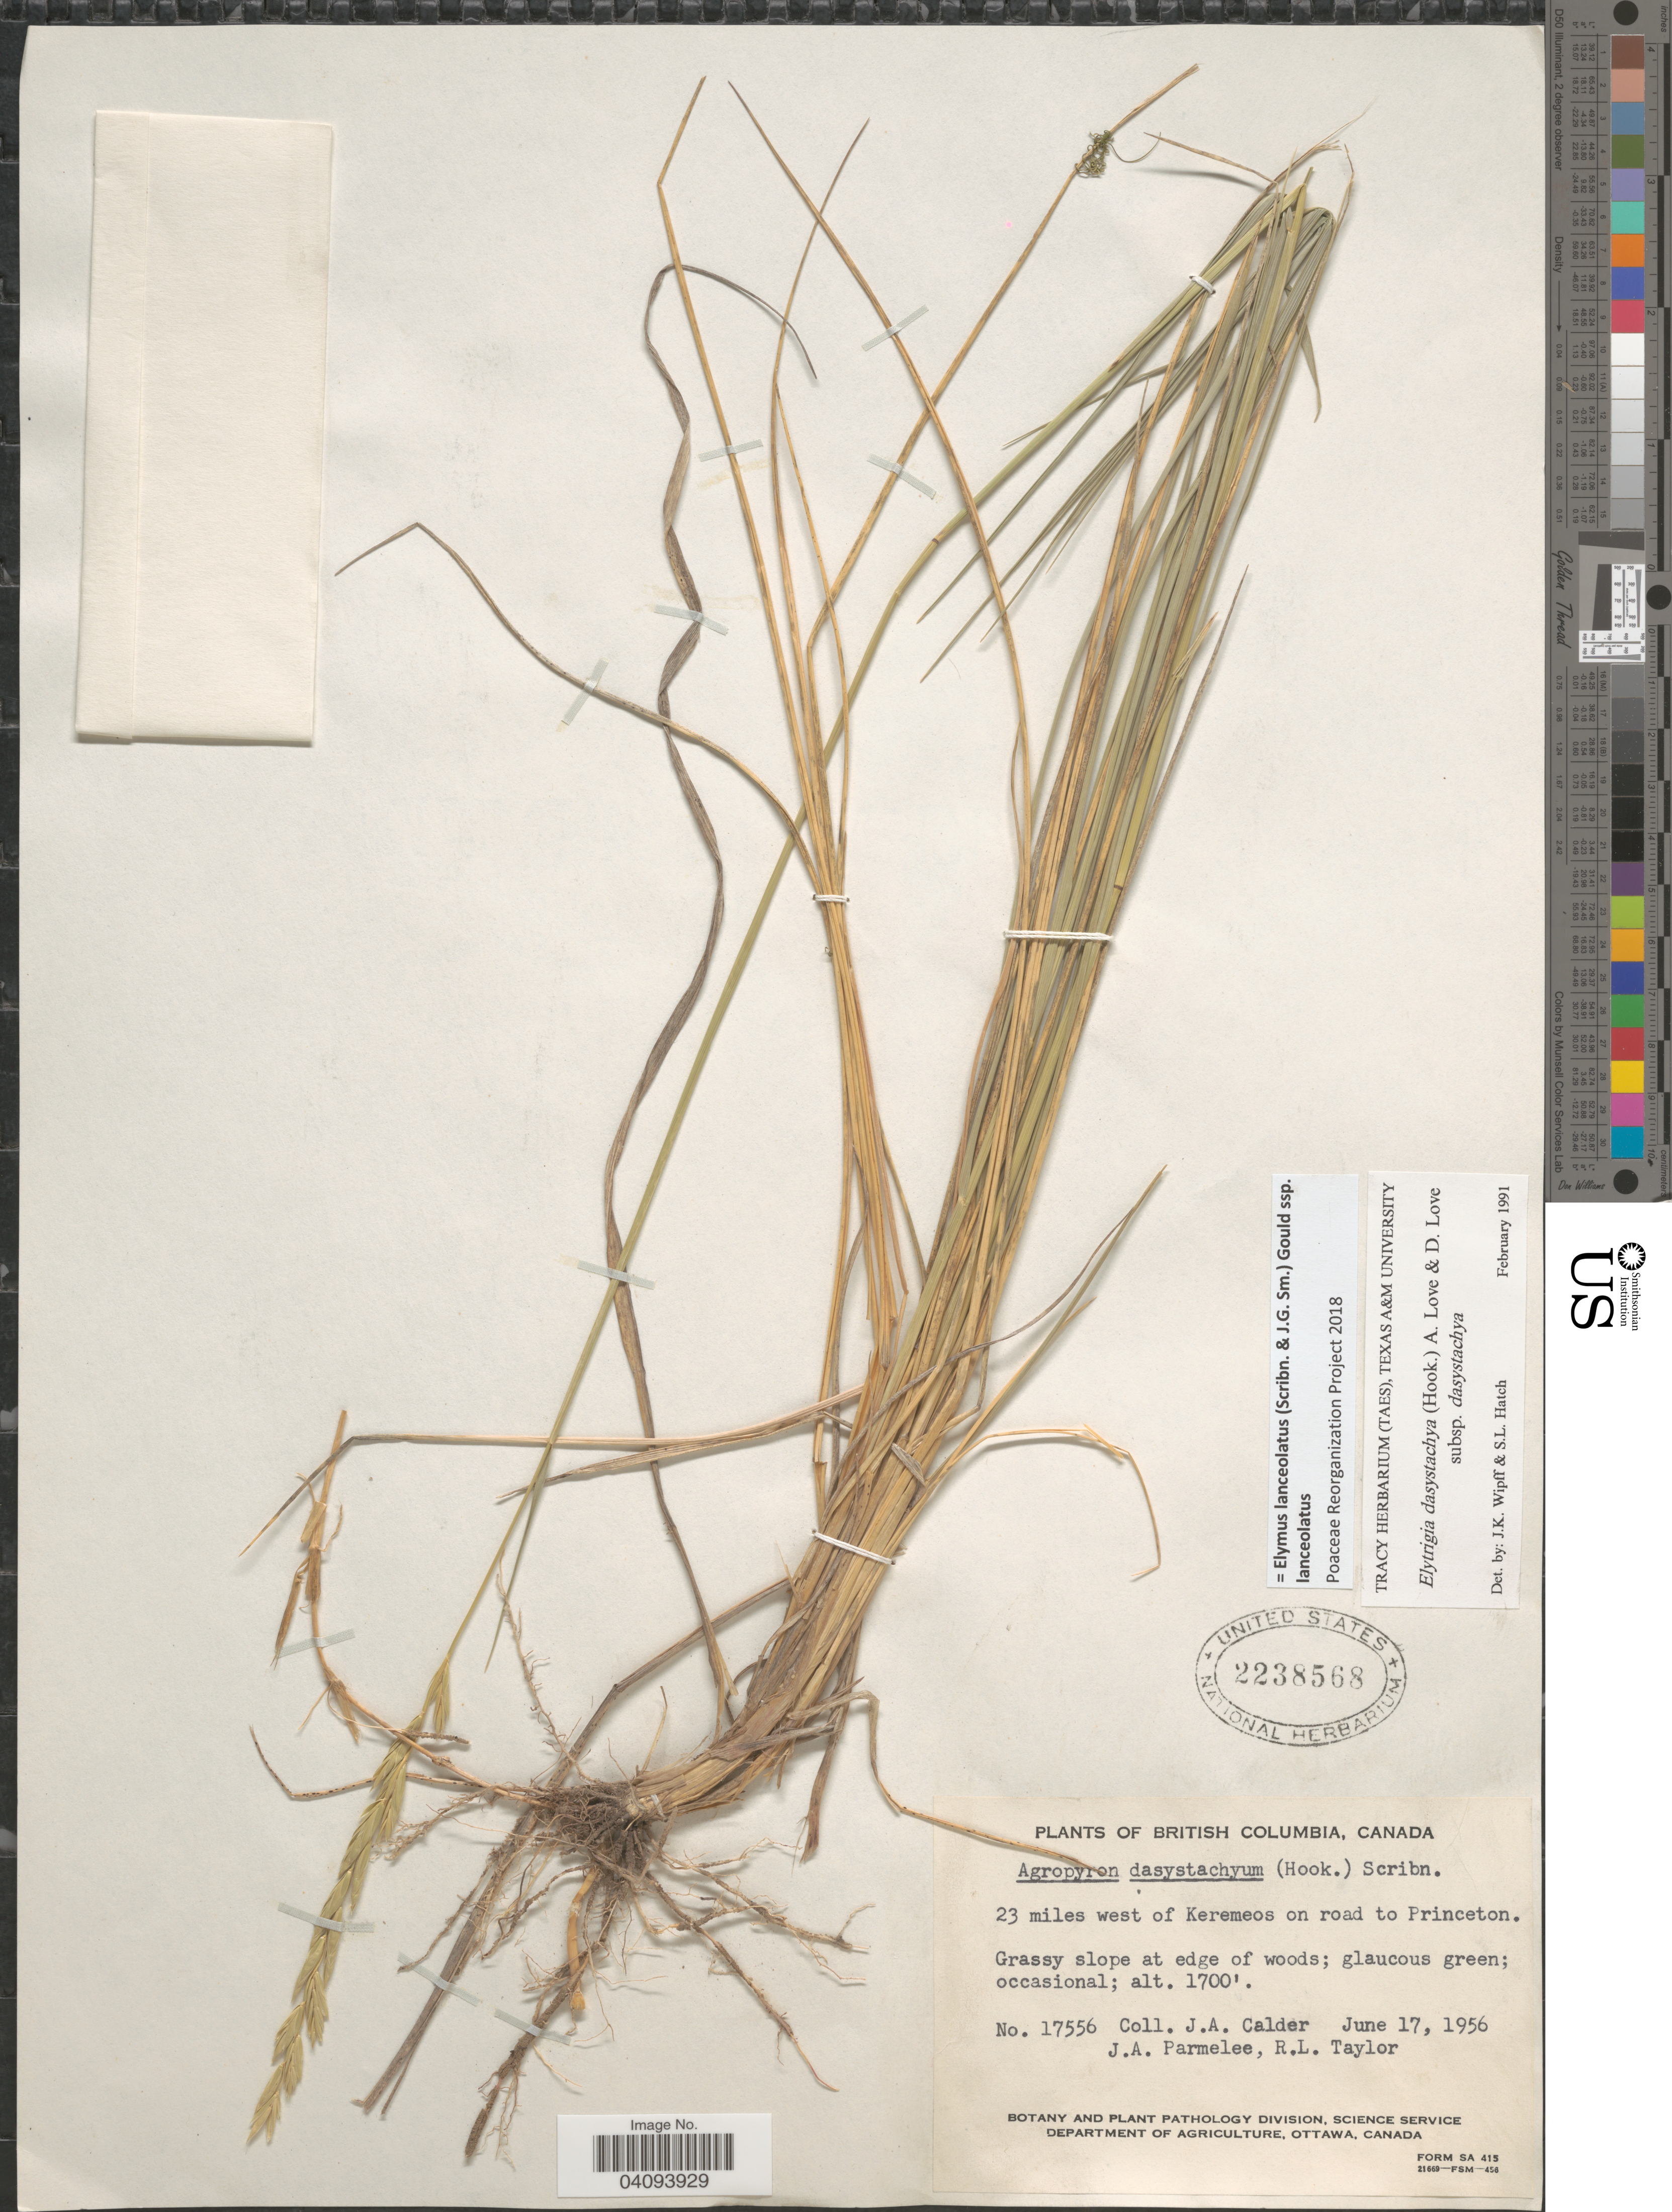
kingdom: Plantae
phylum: Tracheophyta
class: Liliopsida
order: Poales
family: Poaceae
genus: Elymus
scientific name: Elymus lanceolatus subsp. lanceolatus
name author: (Scribn. & J.G. Sm.) Gould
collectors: J. A. Calder, J. A. Parmelee & R. Taylor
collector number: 17556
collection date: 1956-06-17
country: Canada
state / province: British Columbia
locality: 23 miles west of Keremeos on road to Princeton.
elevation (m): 518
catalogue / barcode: US 2238568